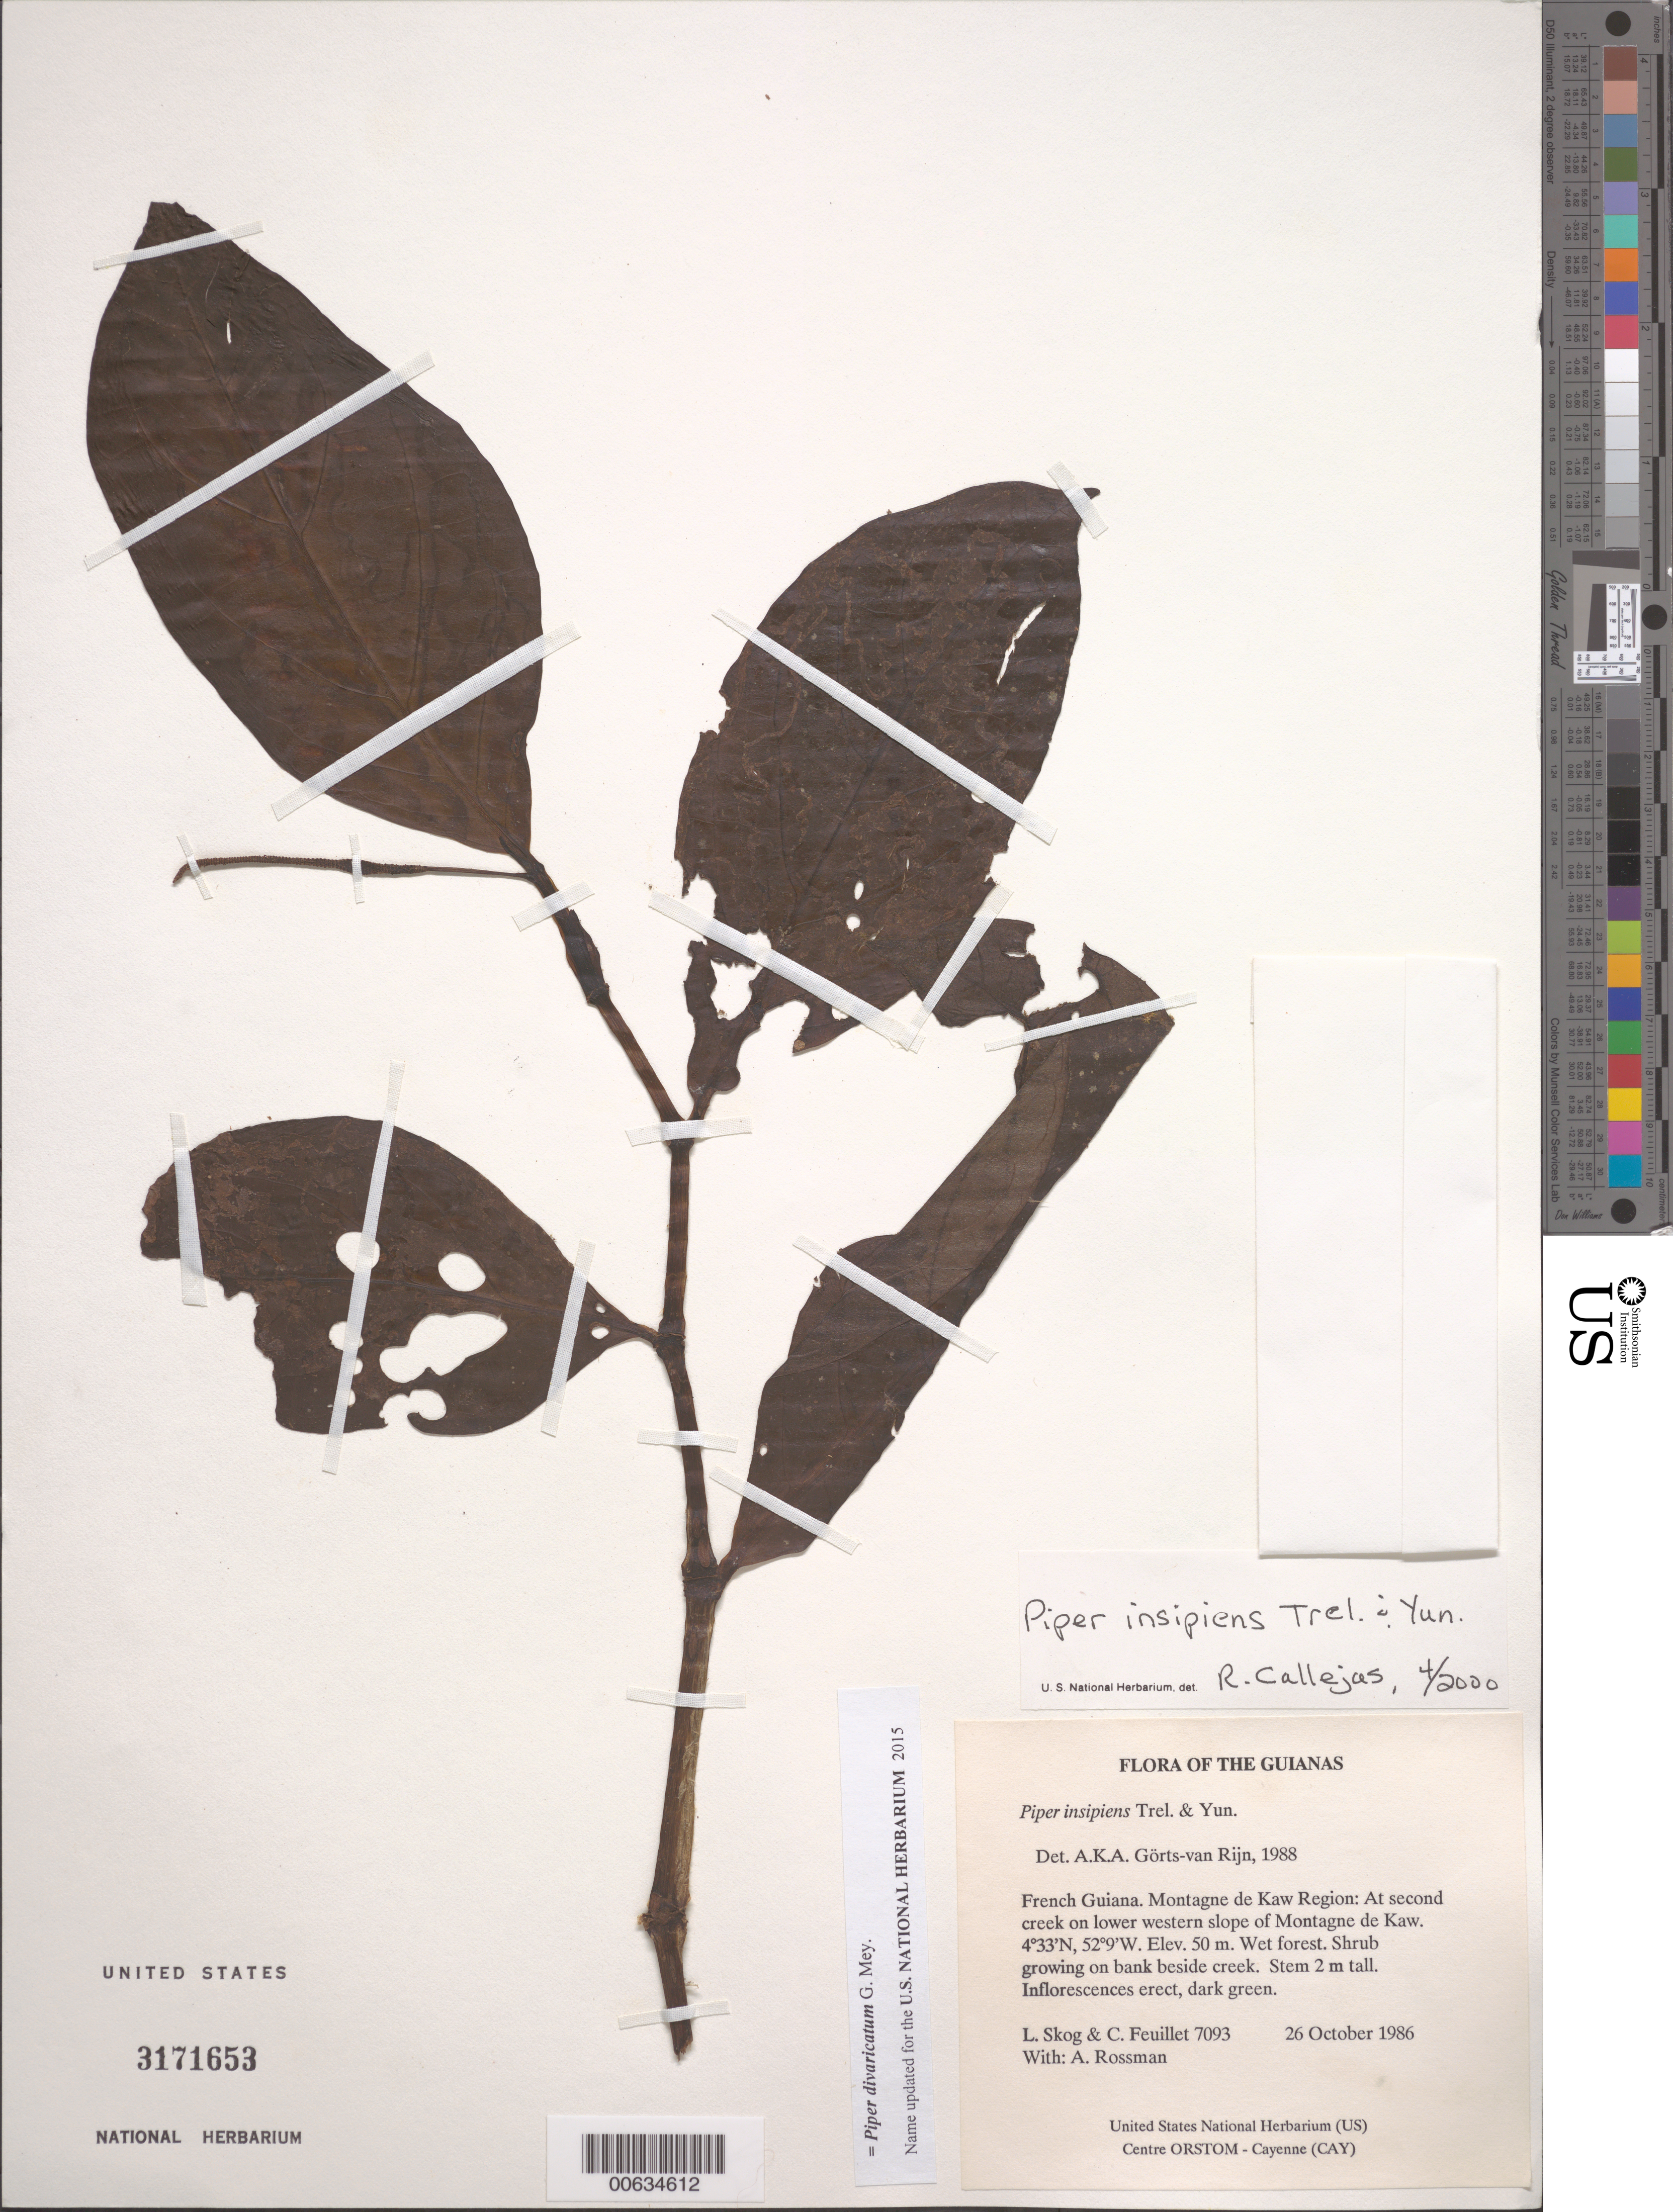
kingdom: Plantae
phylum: Tracheophyta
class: Magnoliopsida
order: Piperales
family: Piperaceae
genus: Piper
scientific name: Piper insipiens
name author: Trel. & Yunck.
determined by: Callejas, Ricardo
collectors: L. E. Skog, C. Feuillet & A. Rossman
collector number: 7093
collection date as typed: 26 October 1986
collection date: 1986-10-26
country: French Guiana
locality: Montagne de Kaw. At second creek on lower western slope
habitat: Wet forest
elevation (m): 50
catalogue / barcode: US 3171653